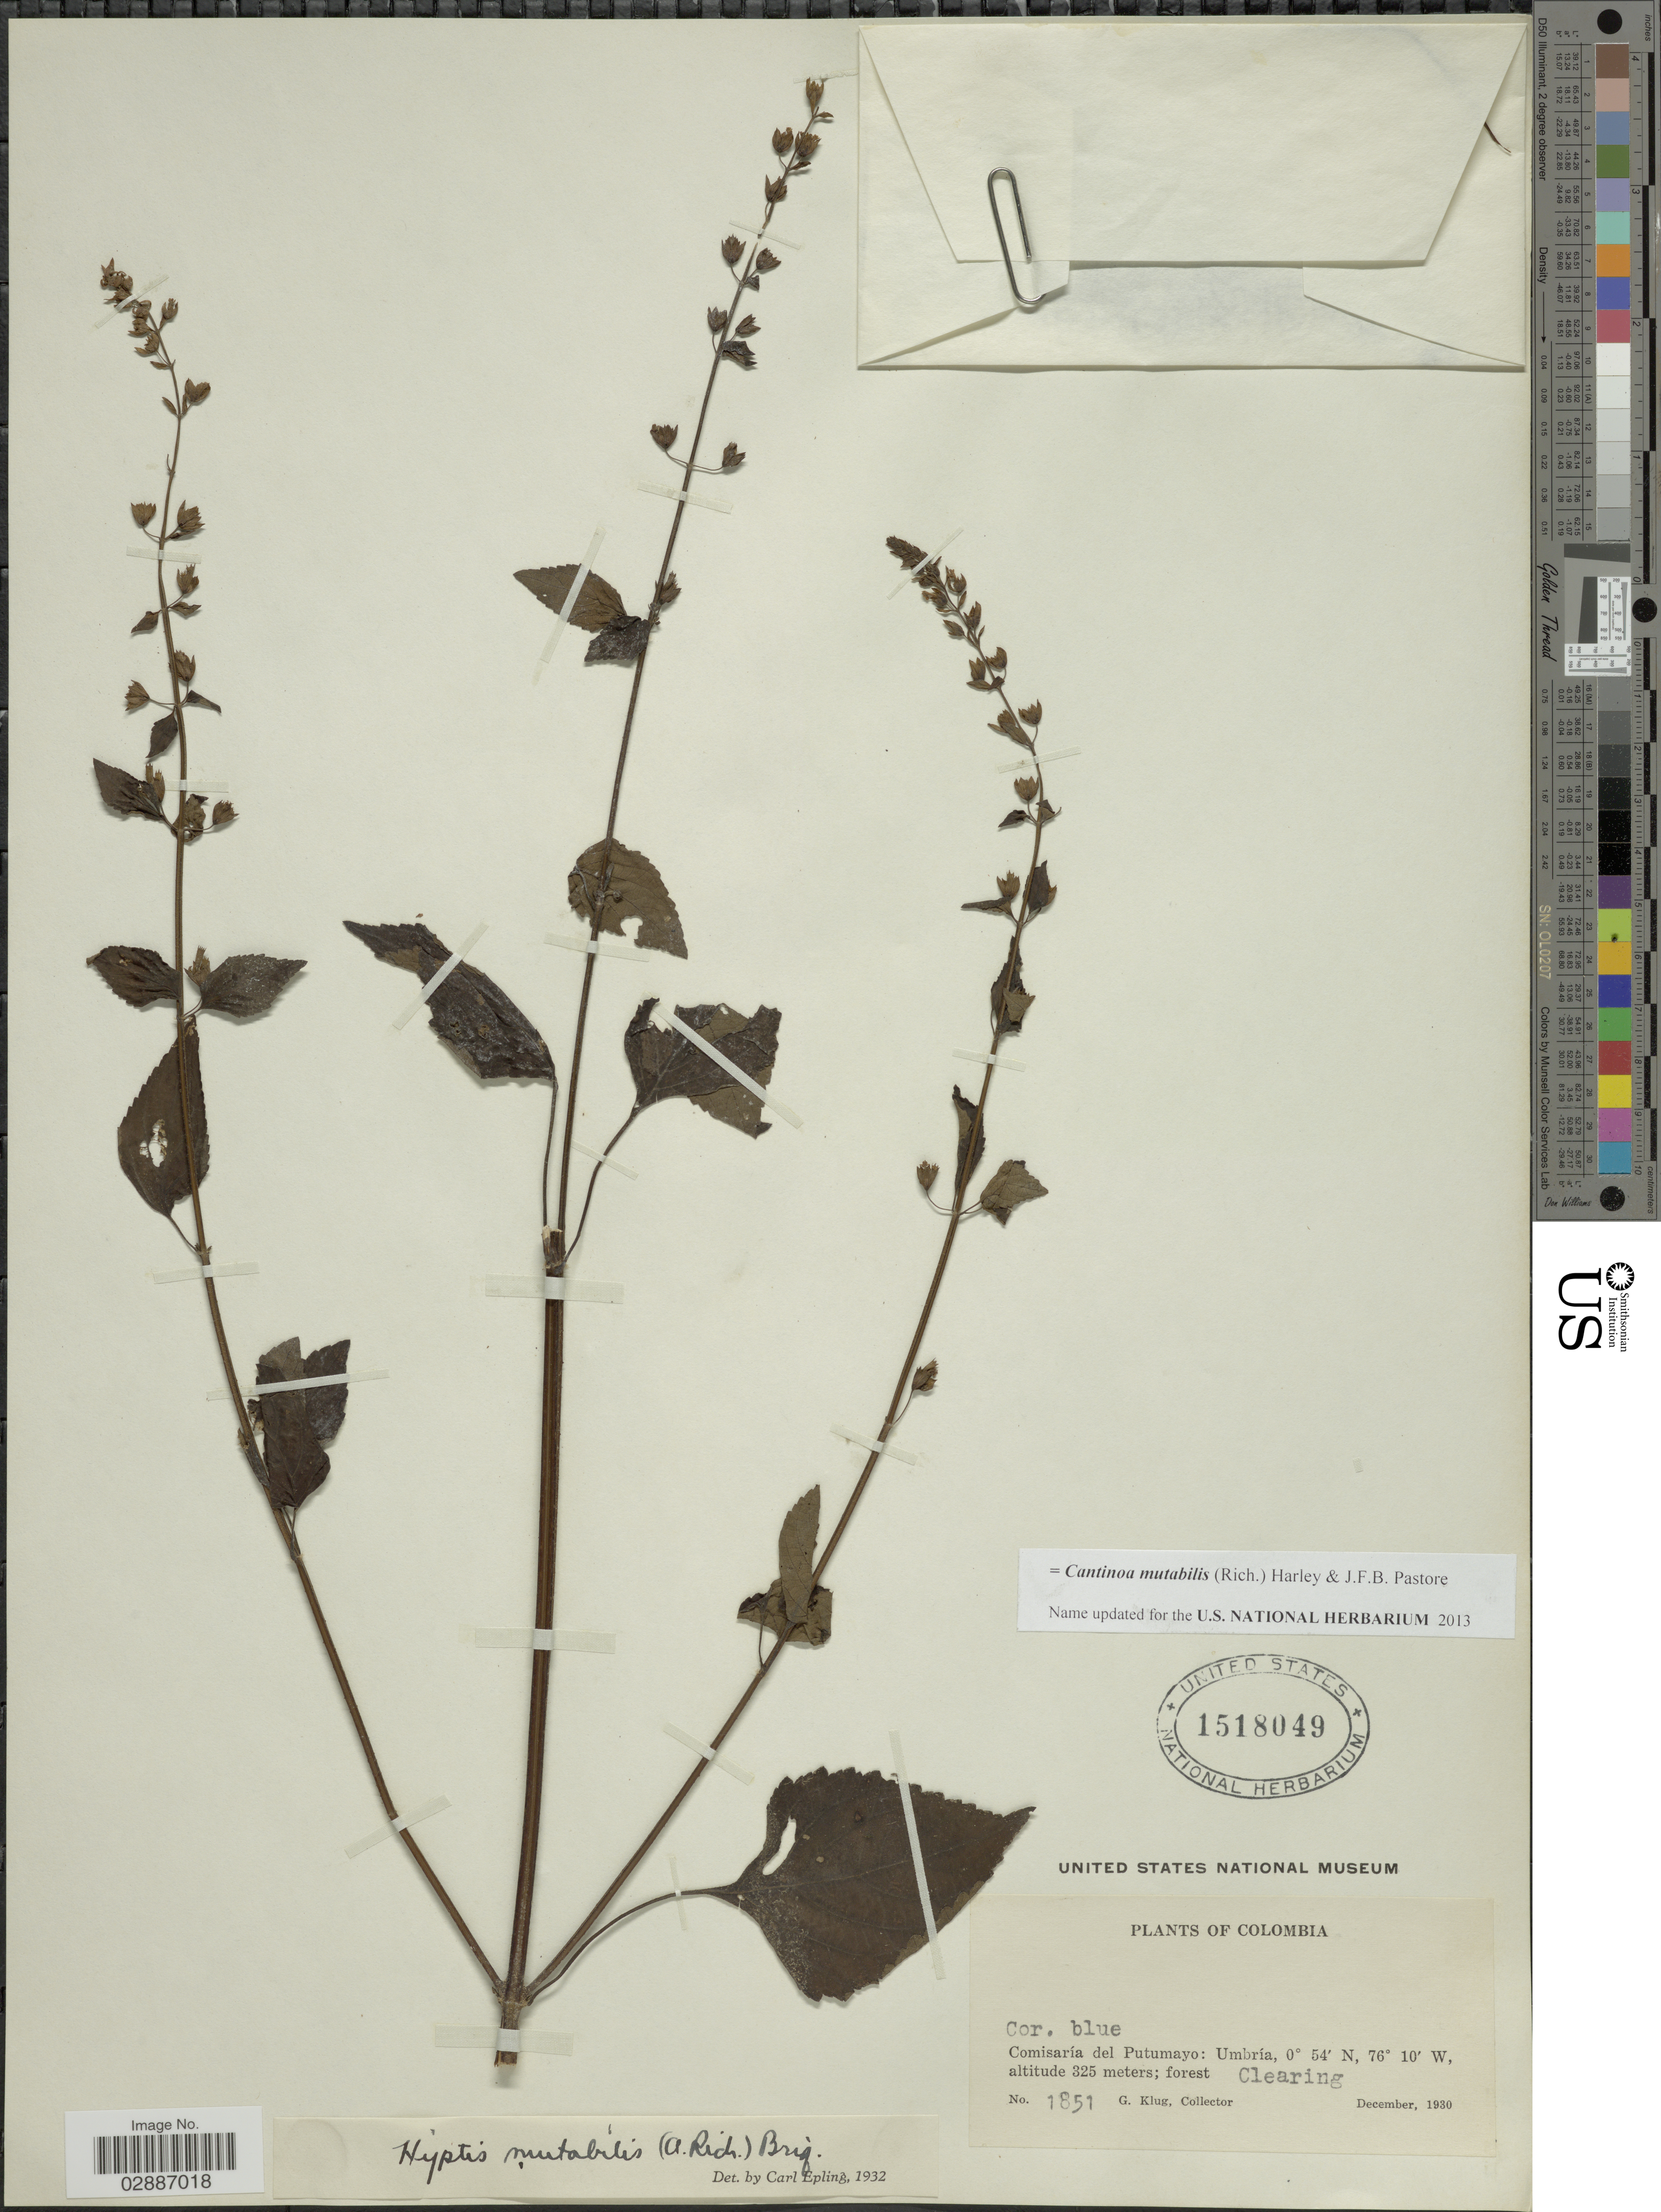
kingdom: Plantae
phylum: Tracheophyta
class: Magnoliopsida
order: Lamiales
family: Lamiaceae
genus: Cantinoa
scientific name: Cantinoa mutabilis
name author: (Epling) Harley & J.F.B. Pastore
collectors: G. Klug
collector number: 1851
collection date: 1930-12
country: Colombia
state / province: Putumayo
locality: Comisaría del Putumayo: Umbría.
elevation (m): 325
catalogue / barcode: US 1518049